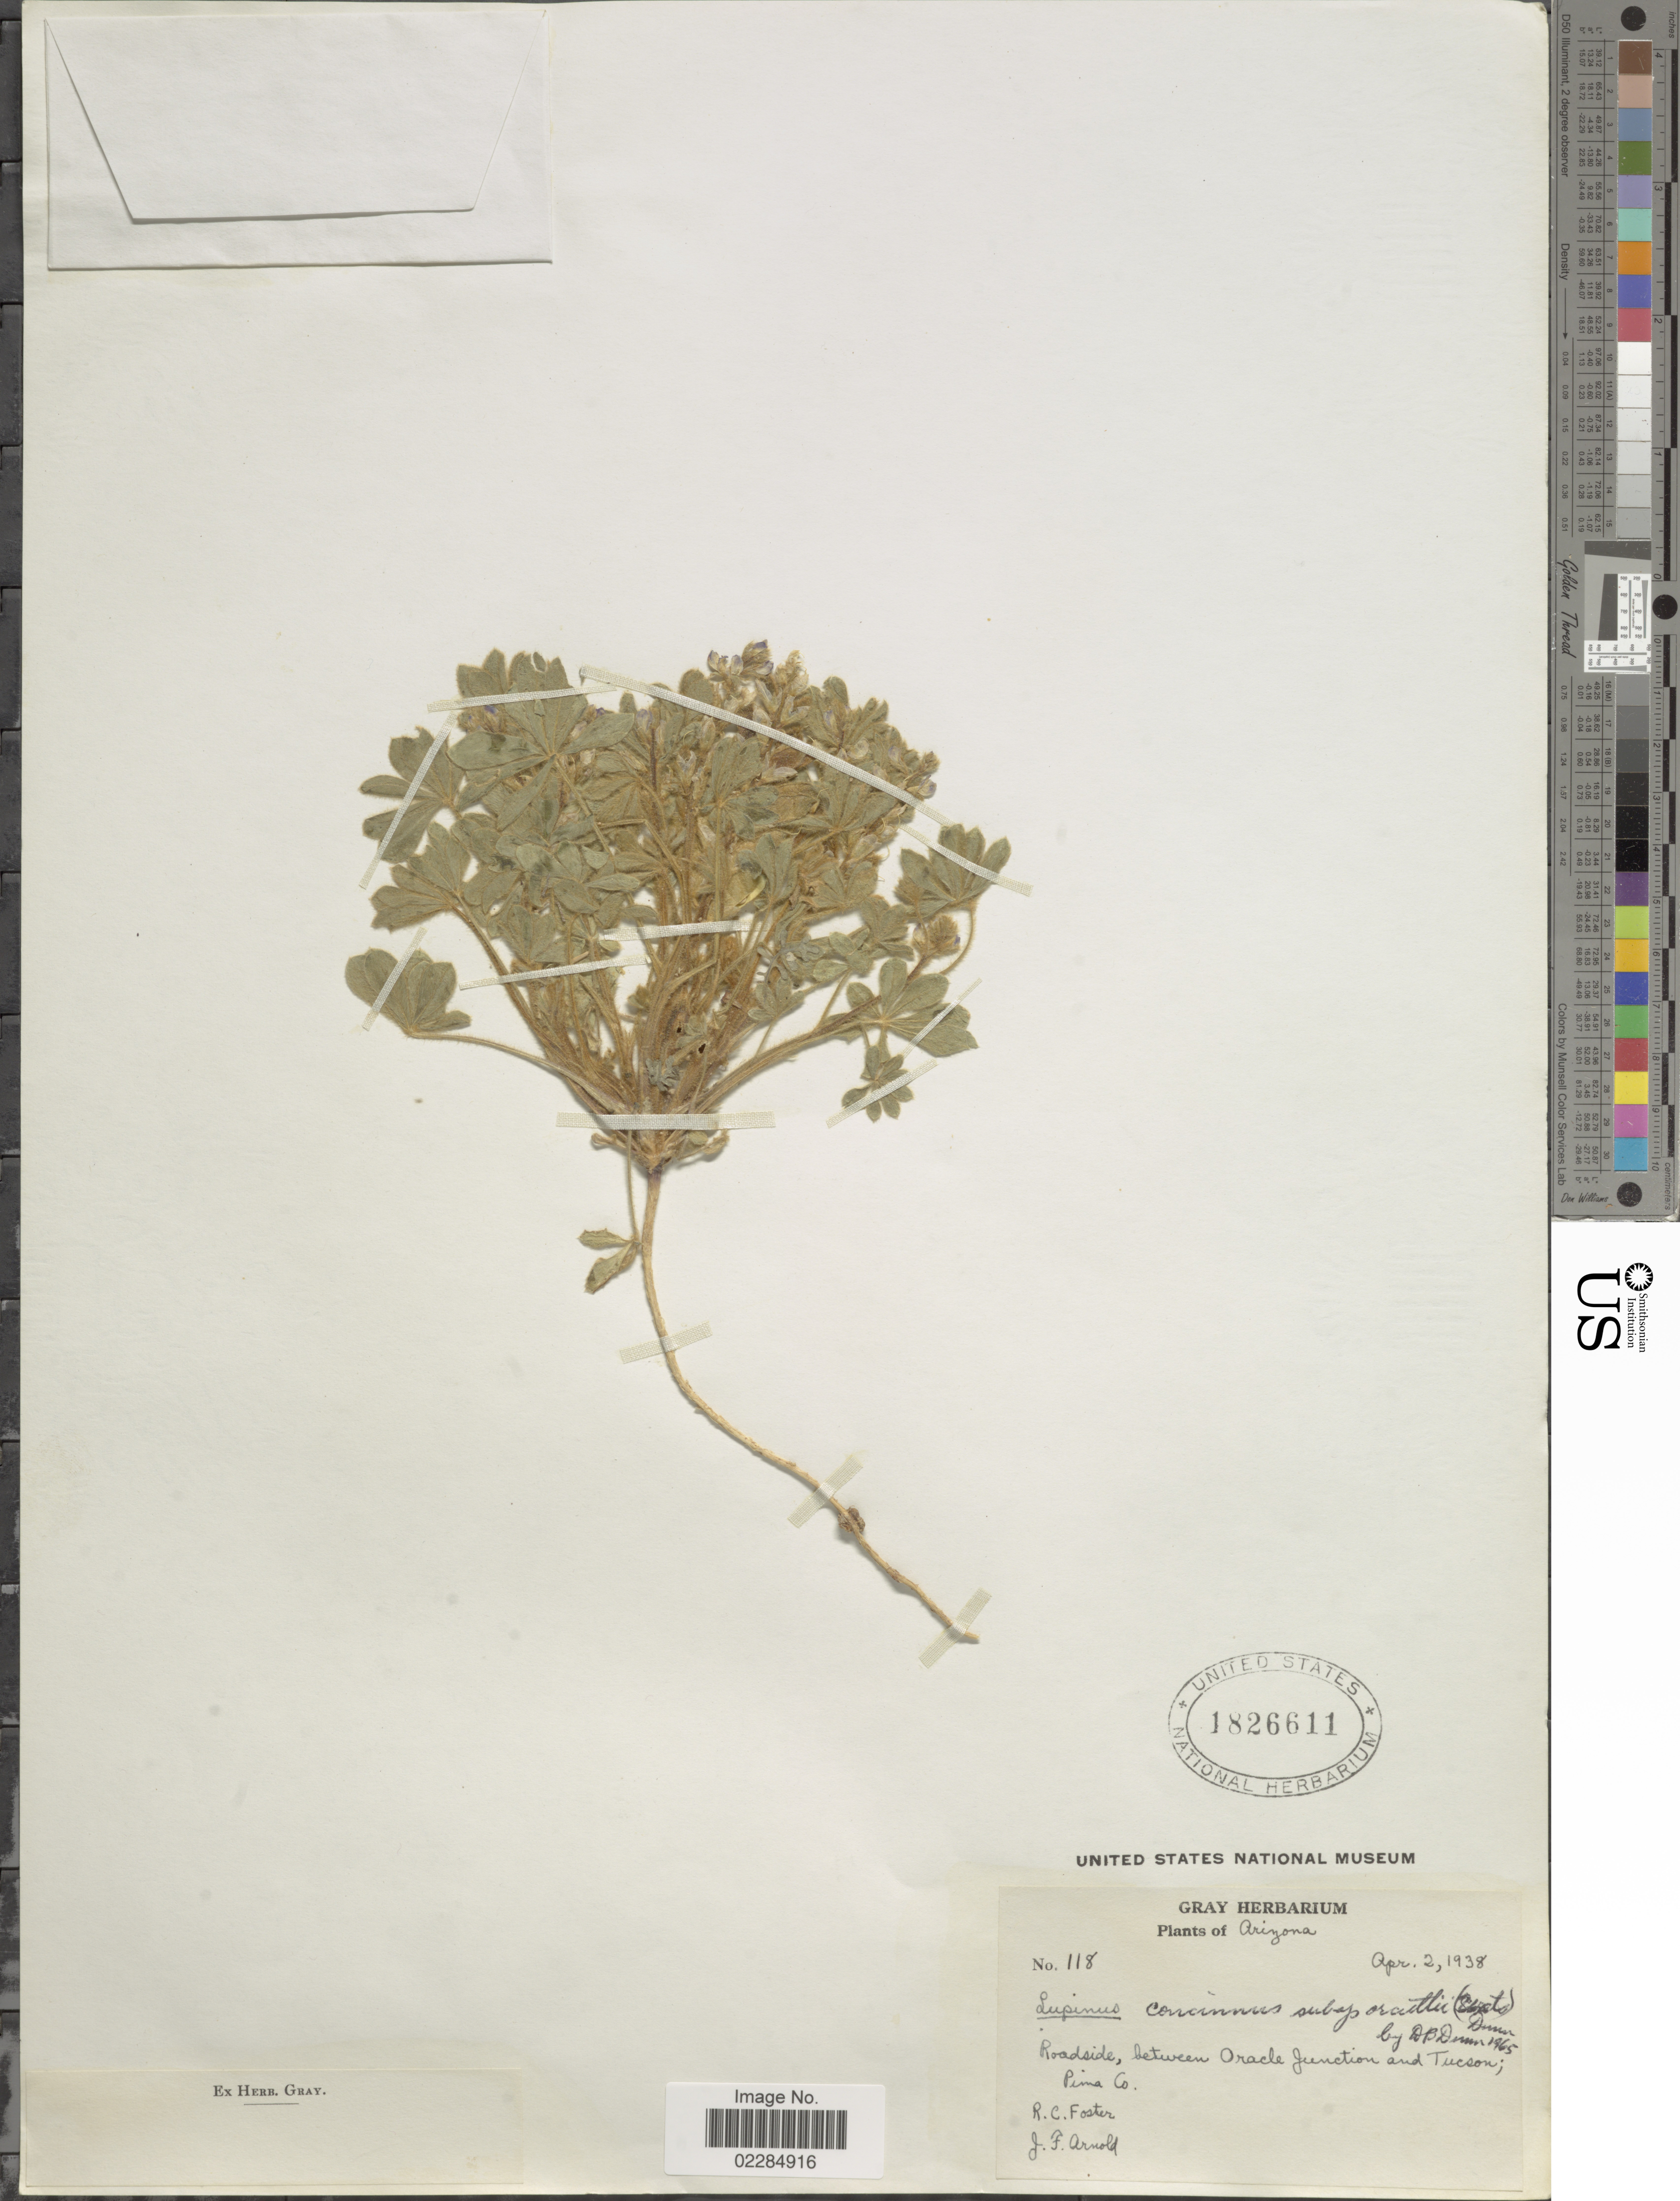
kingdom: Plantae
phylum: Tracheophyta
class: Magnoliopsida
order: Fabales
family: Fabaceae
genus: Lupinus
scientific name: Lupinus concinnus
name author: J. Agardh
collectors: R. C. Foster & J. F. Arnold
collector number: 118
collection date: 1938-04-02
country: United States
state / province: Arizona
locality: Roadside, between Oracle Junction and Tucson; Pima Co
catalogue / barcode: US 1826611